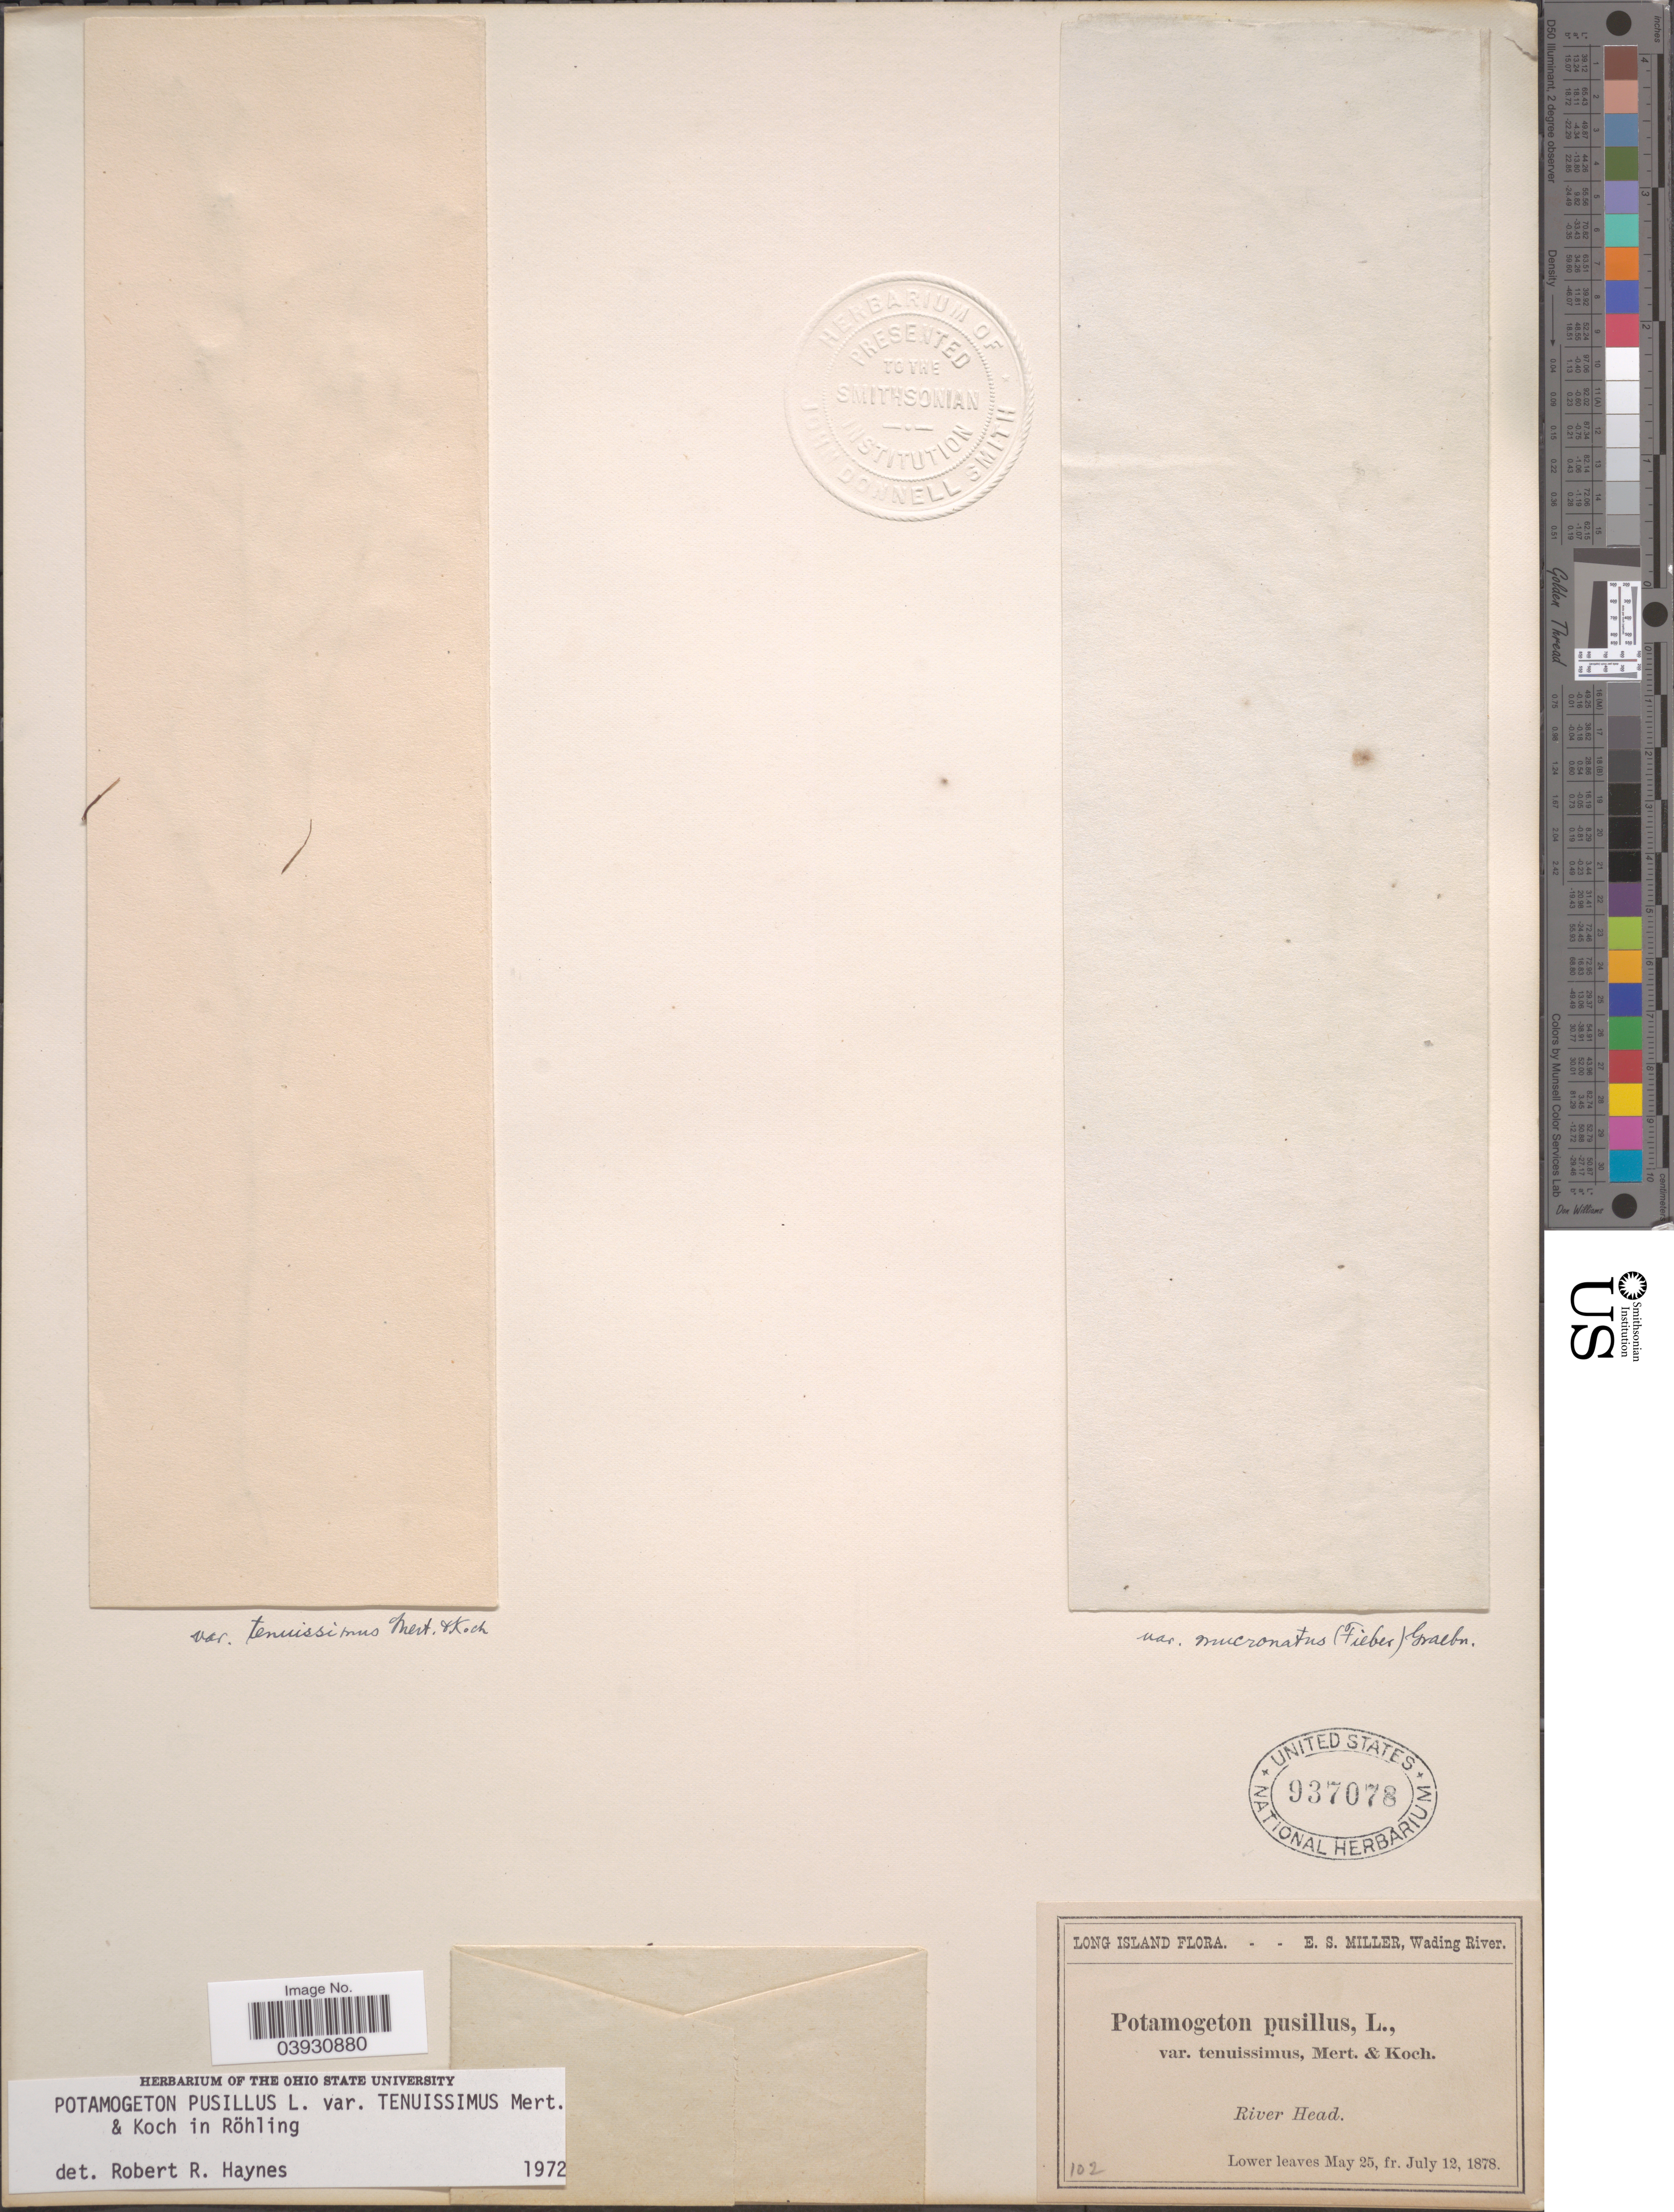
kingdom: Plantae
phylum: Tracheophyta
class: Liliopsida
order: Alismatales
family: Potamogetonaceae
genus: Potamogeton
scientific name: Potamogeton pusillus subsp. tenuissimus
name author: Mert. & W.D.J. Koch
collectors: E. S. Miller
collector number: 102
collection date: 1878-05-25/1878-07-12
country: United States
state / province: New York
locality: Long Island. River Head.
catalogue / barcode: US 937078